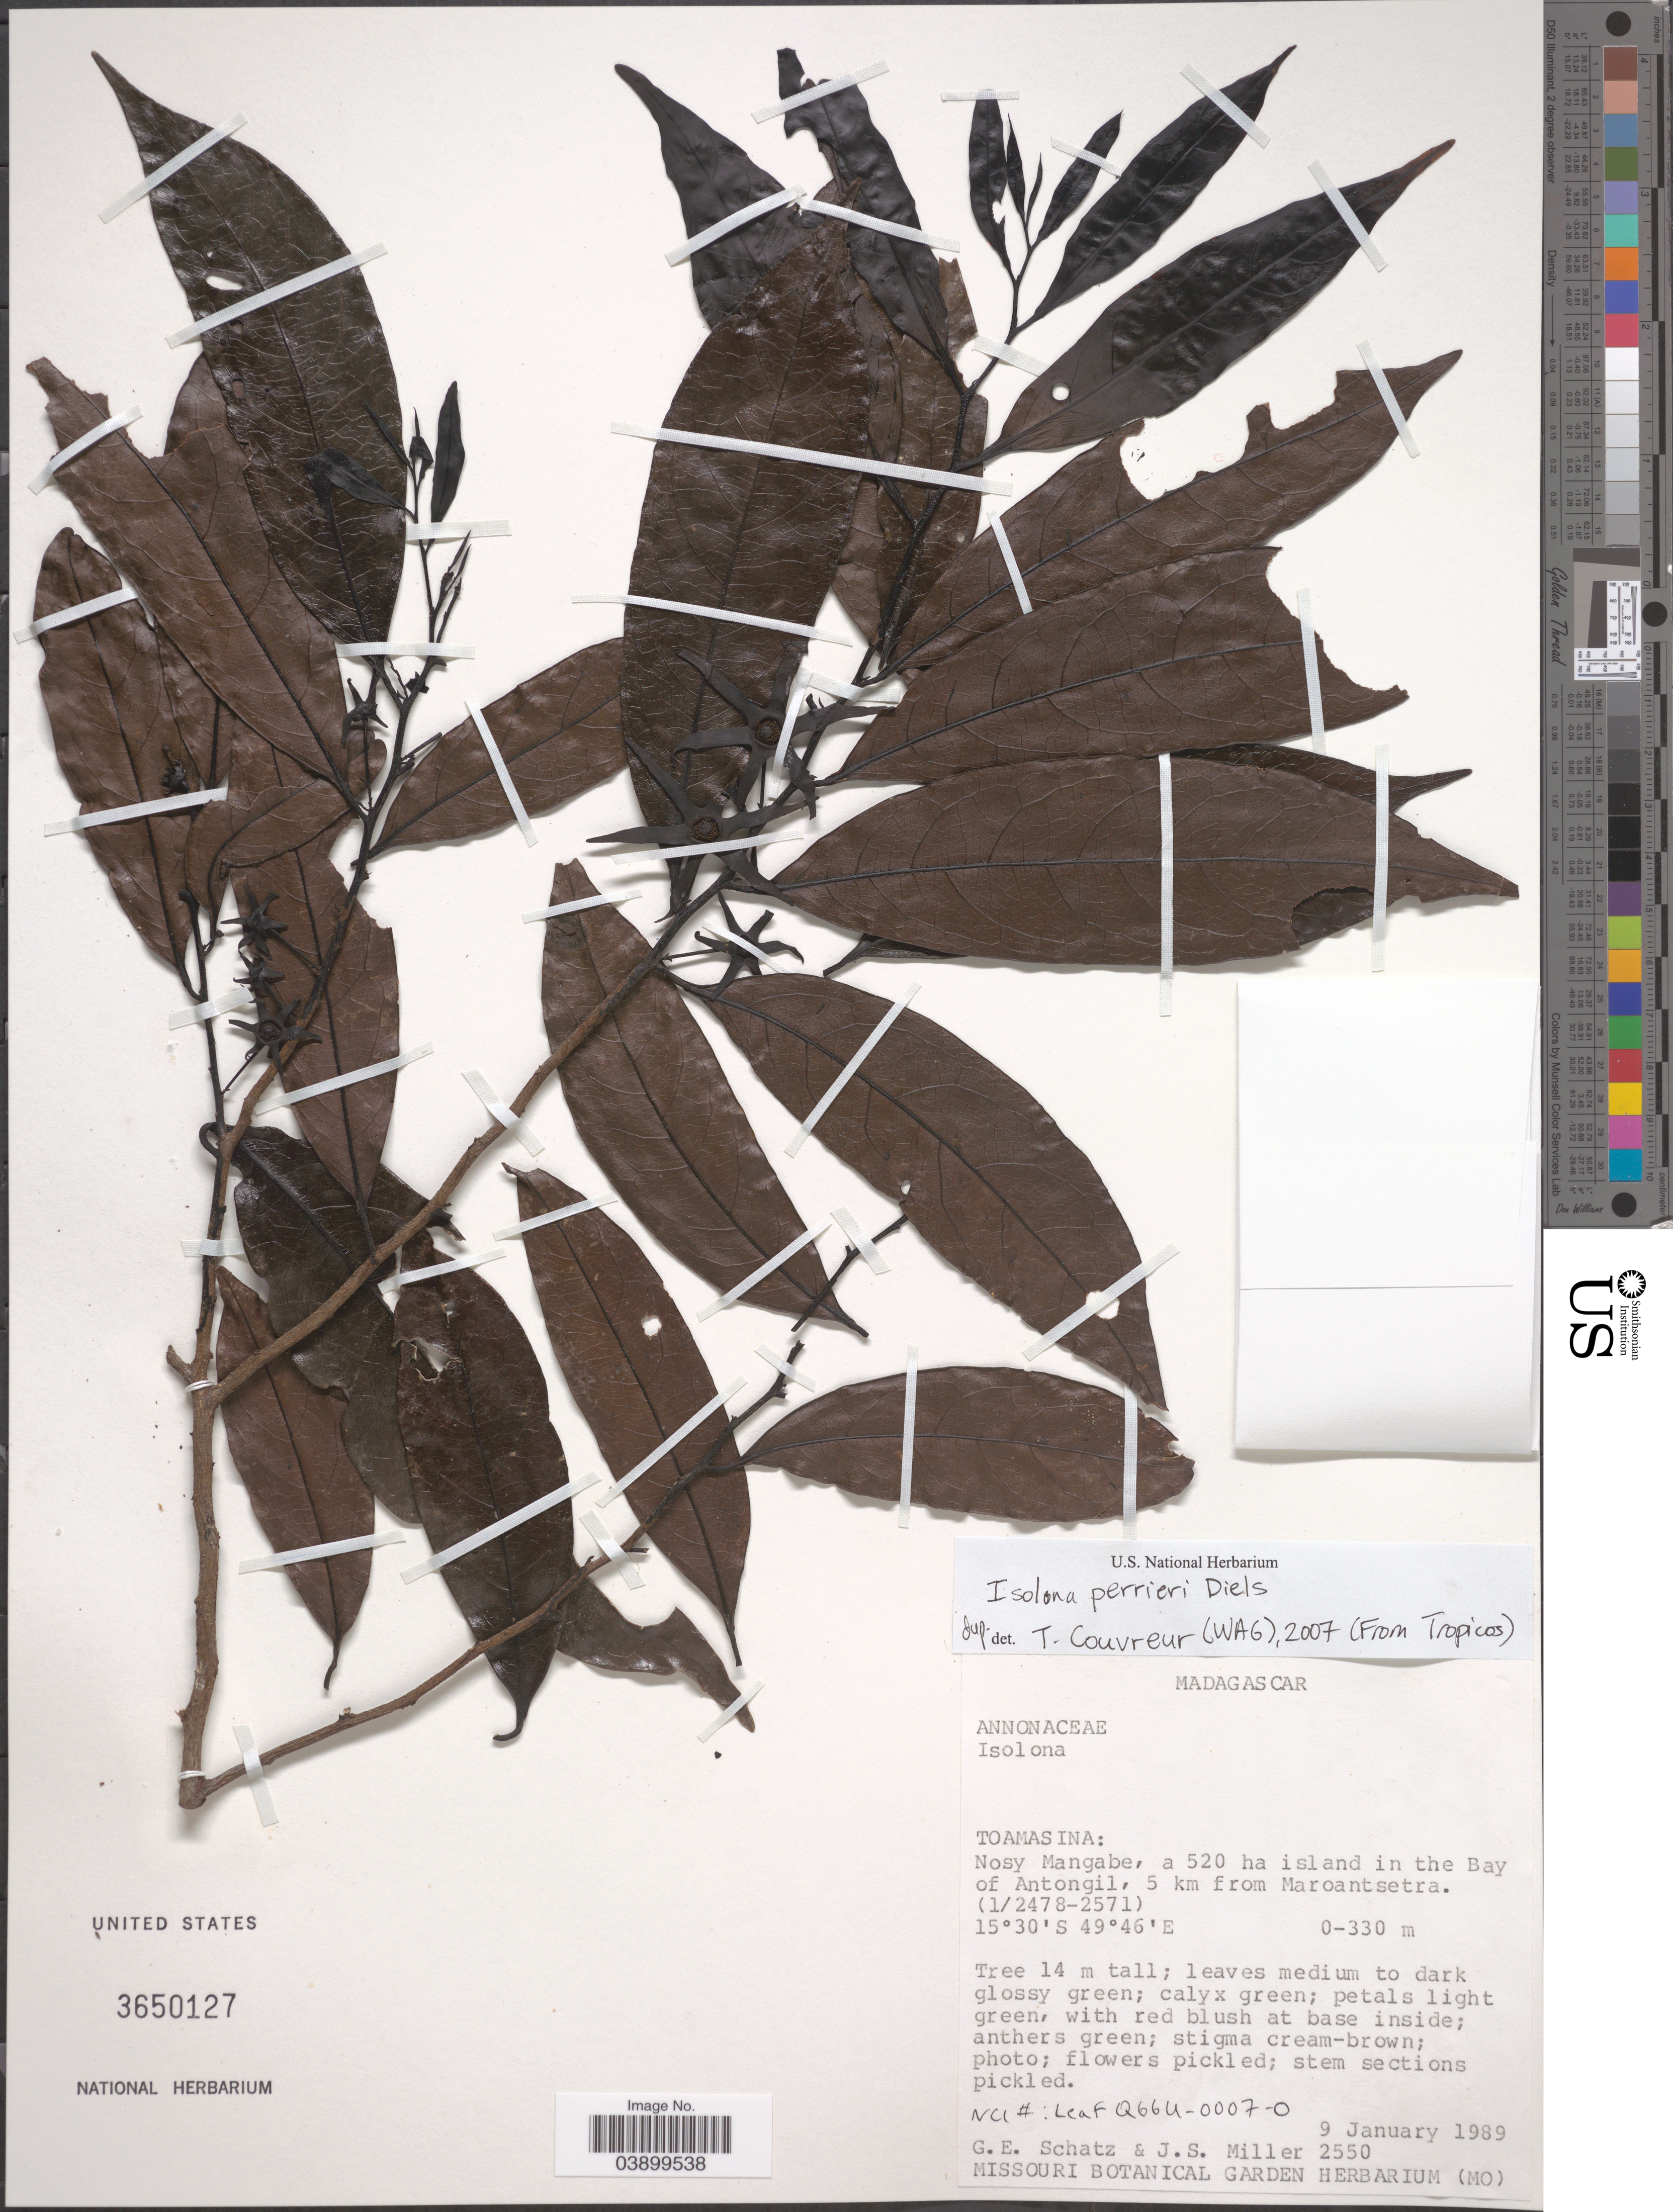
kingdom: Plantae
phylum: Tracheophyta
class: Magnoliopsida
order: Magnoliales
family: Annonaceae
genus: Isolona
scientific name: Isolona perrieri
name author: Diels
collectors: G. Schatz & J. S. Miller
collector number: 2550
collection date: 1989-01-09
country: Madagascar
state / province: Analanjirofo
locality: Nosy Mangabe, a 520 ha island in the Bay of Antongil, 5 km from Maroantsetra. (1/2478-2571).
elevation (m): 0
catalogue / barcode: US 3650127